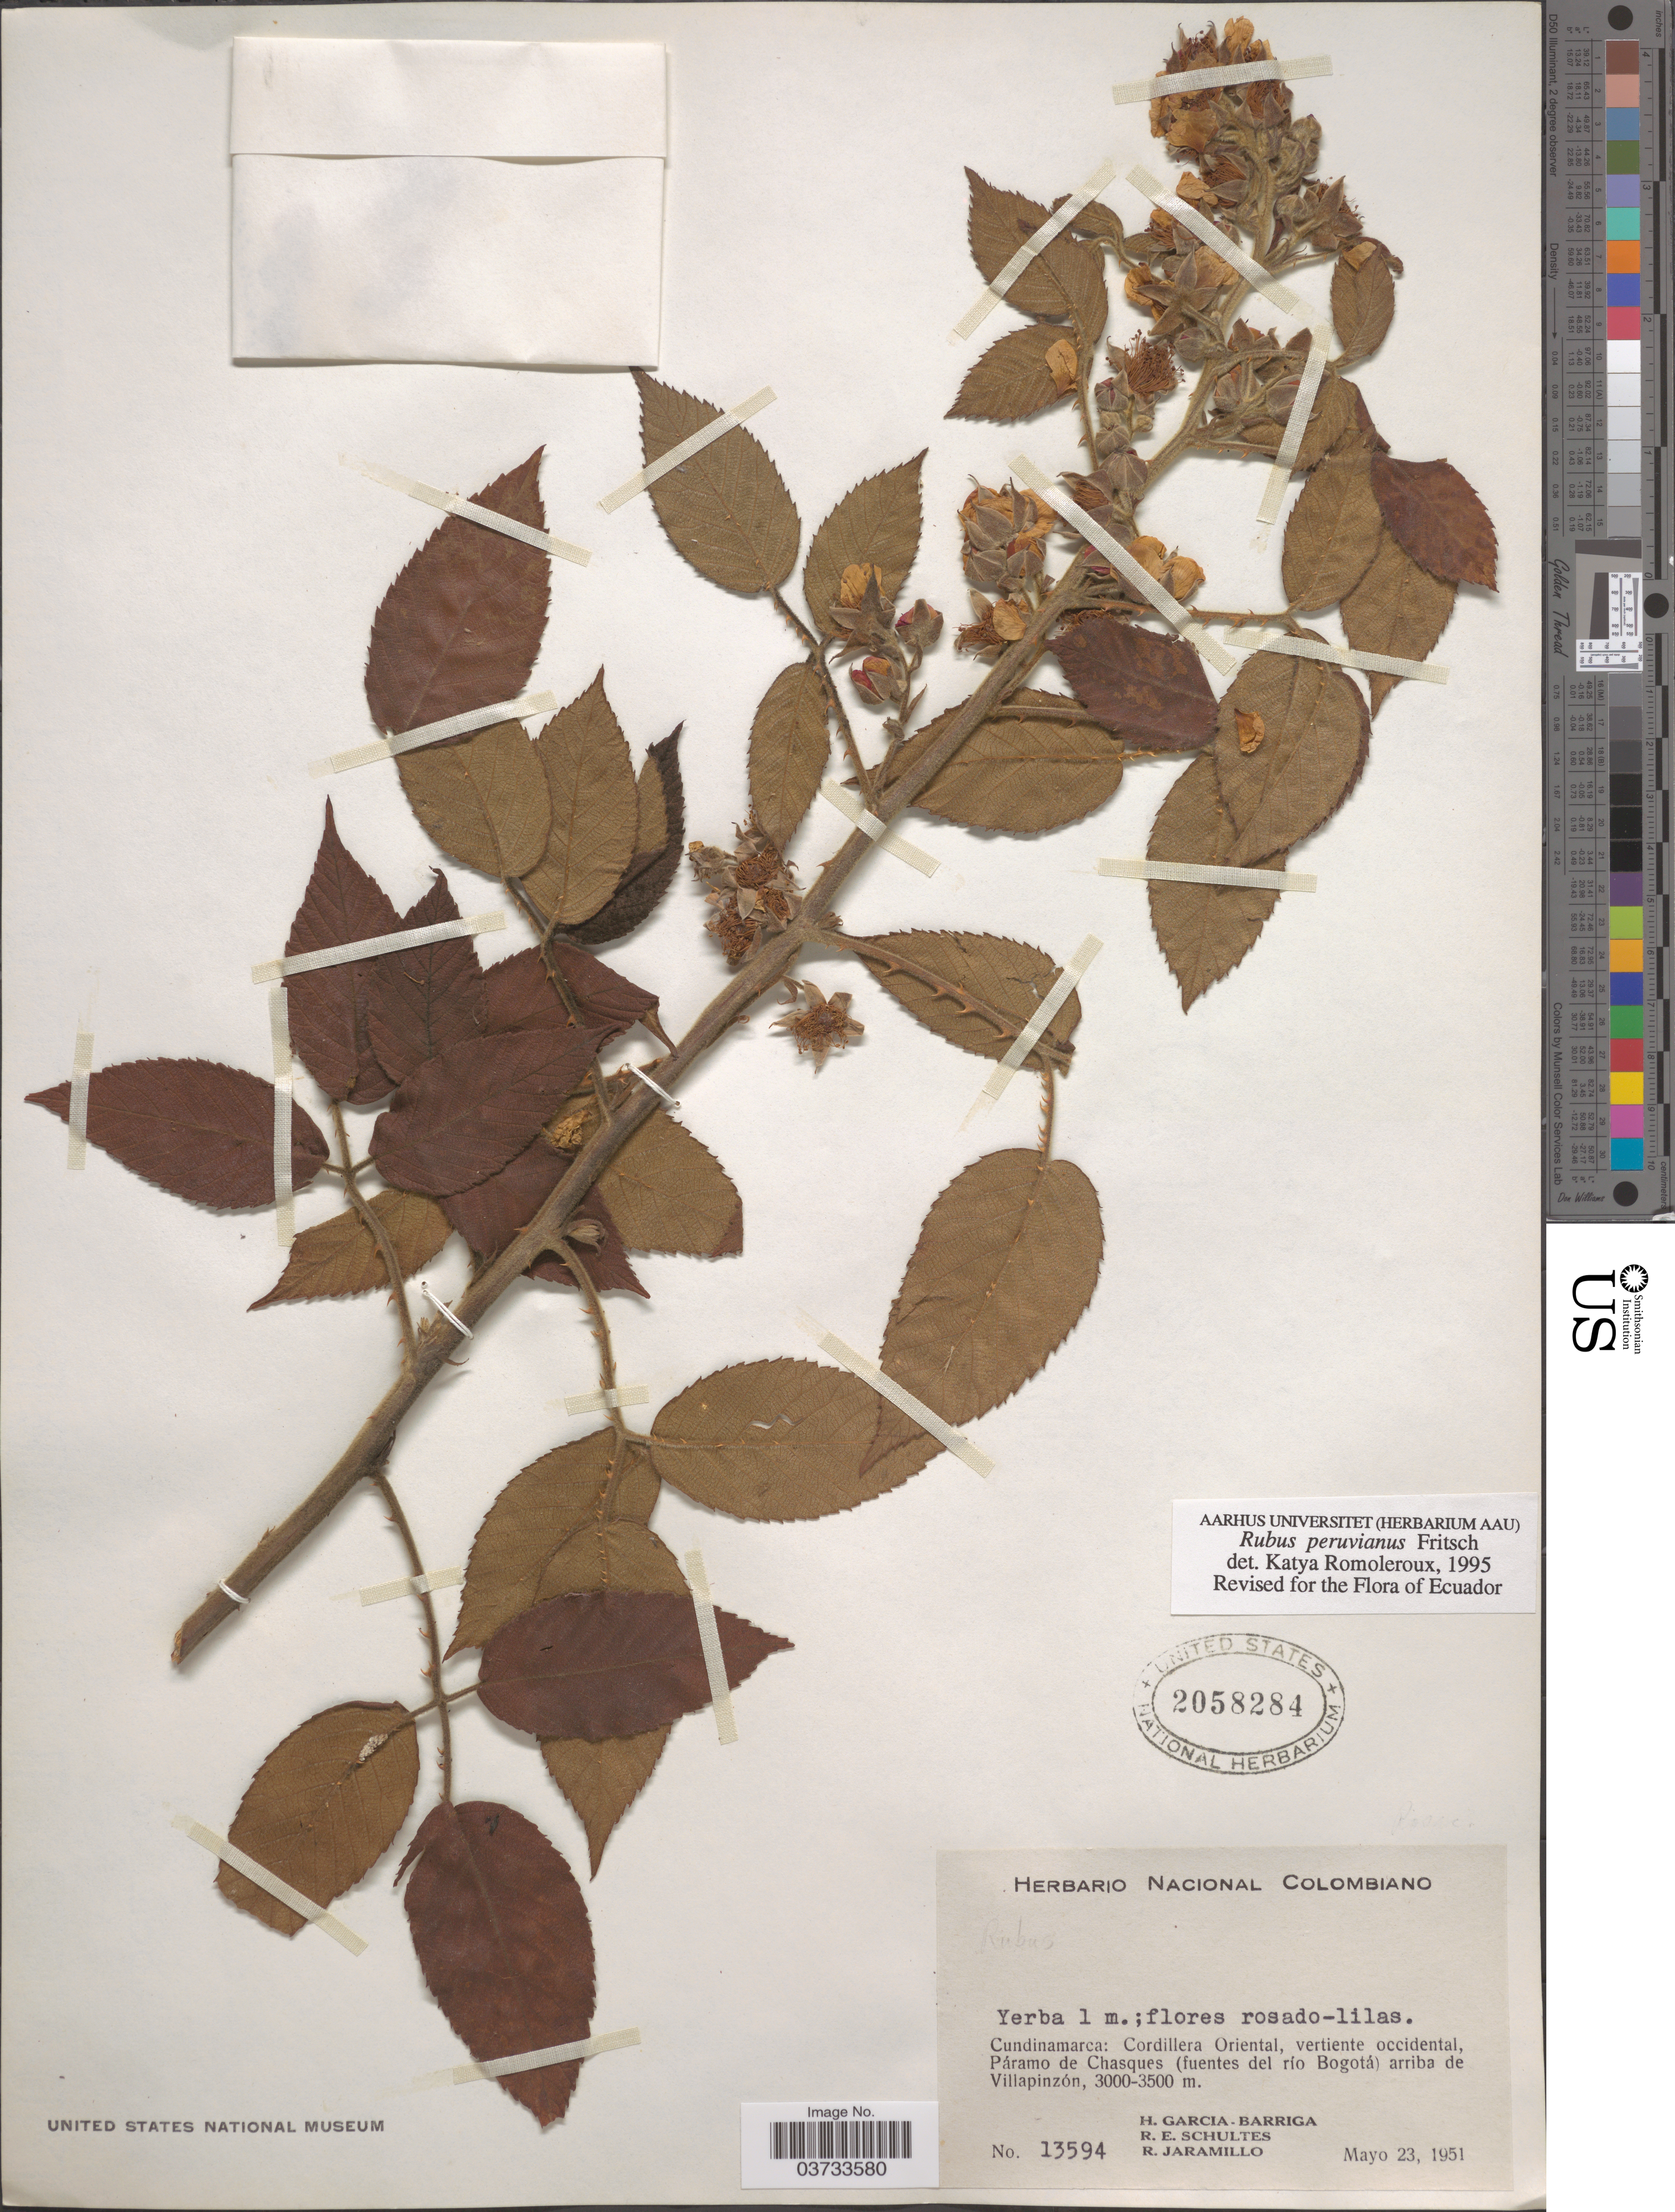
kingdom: Plantae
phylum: Tracheophyta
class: Magnoliopsida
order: Rosales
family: Rosaceae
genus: Rubus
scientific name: Rubus peruvianus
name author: Fritsch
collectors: H. García Barriga, R. E. Schultes & R. Jaramillo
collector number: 13594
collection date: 1951-05-23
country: Colombia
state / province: Cundinamarca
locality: Cordillera Oriental, vertiente occidental, Páramo de Chasques (fuentes del río Bogotá) arriba de Villapinzón.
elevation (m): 3000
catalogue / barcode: US 2058284